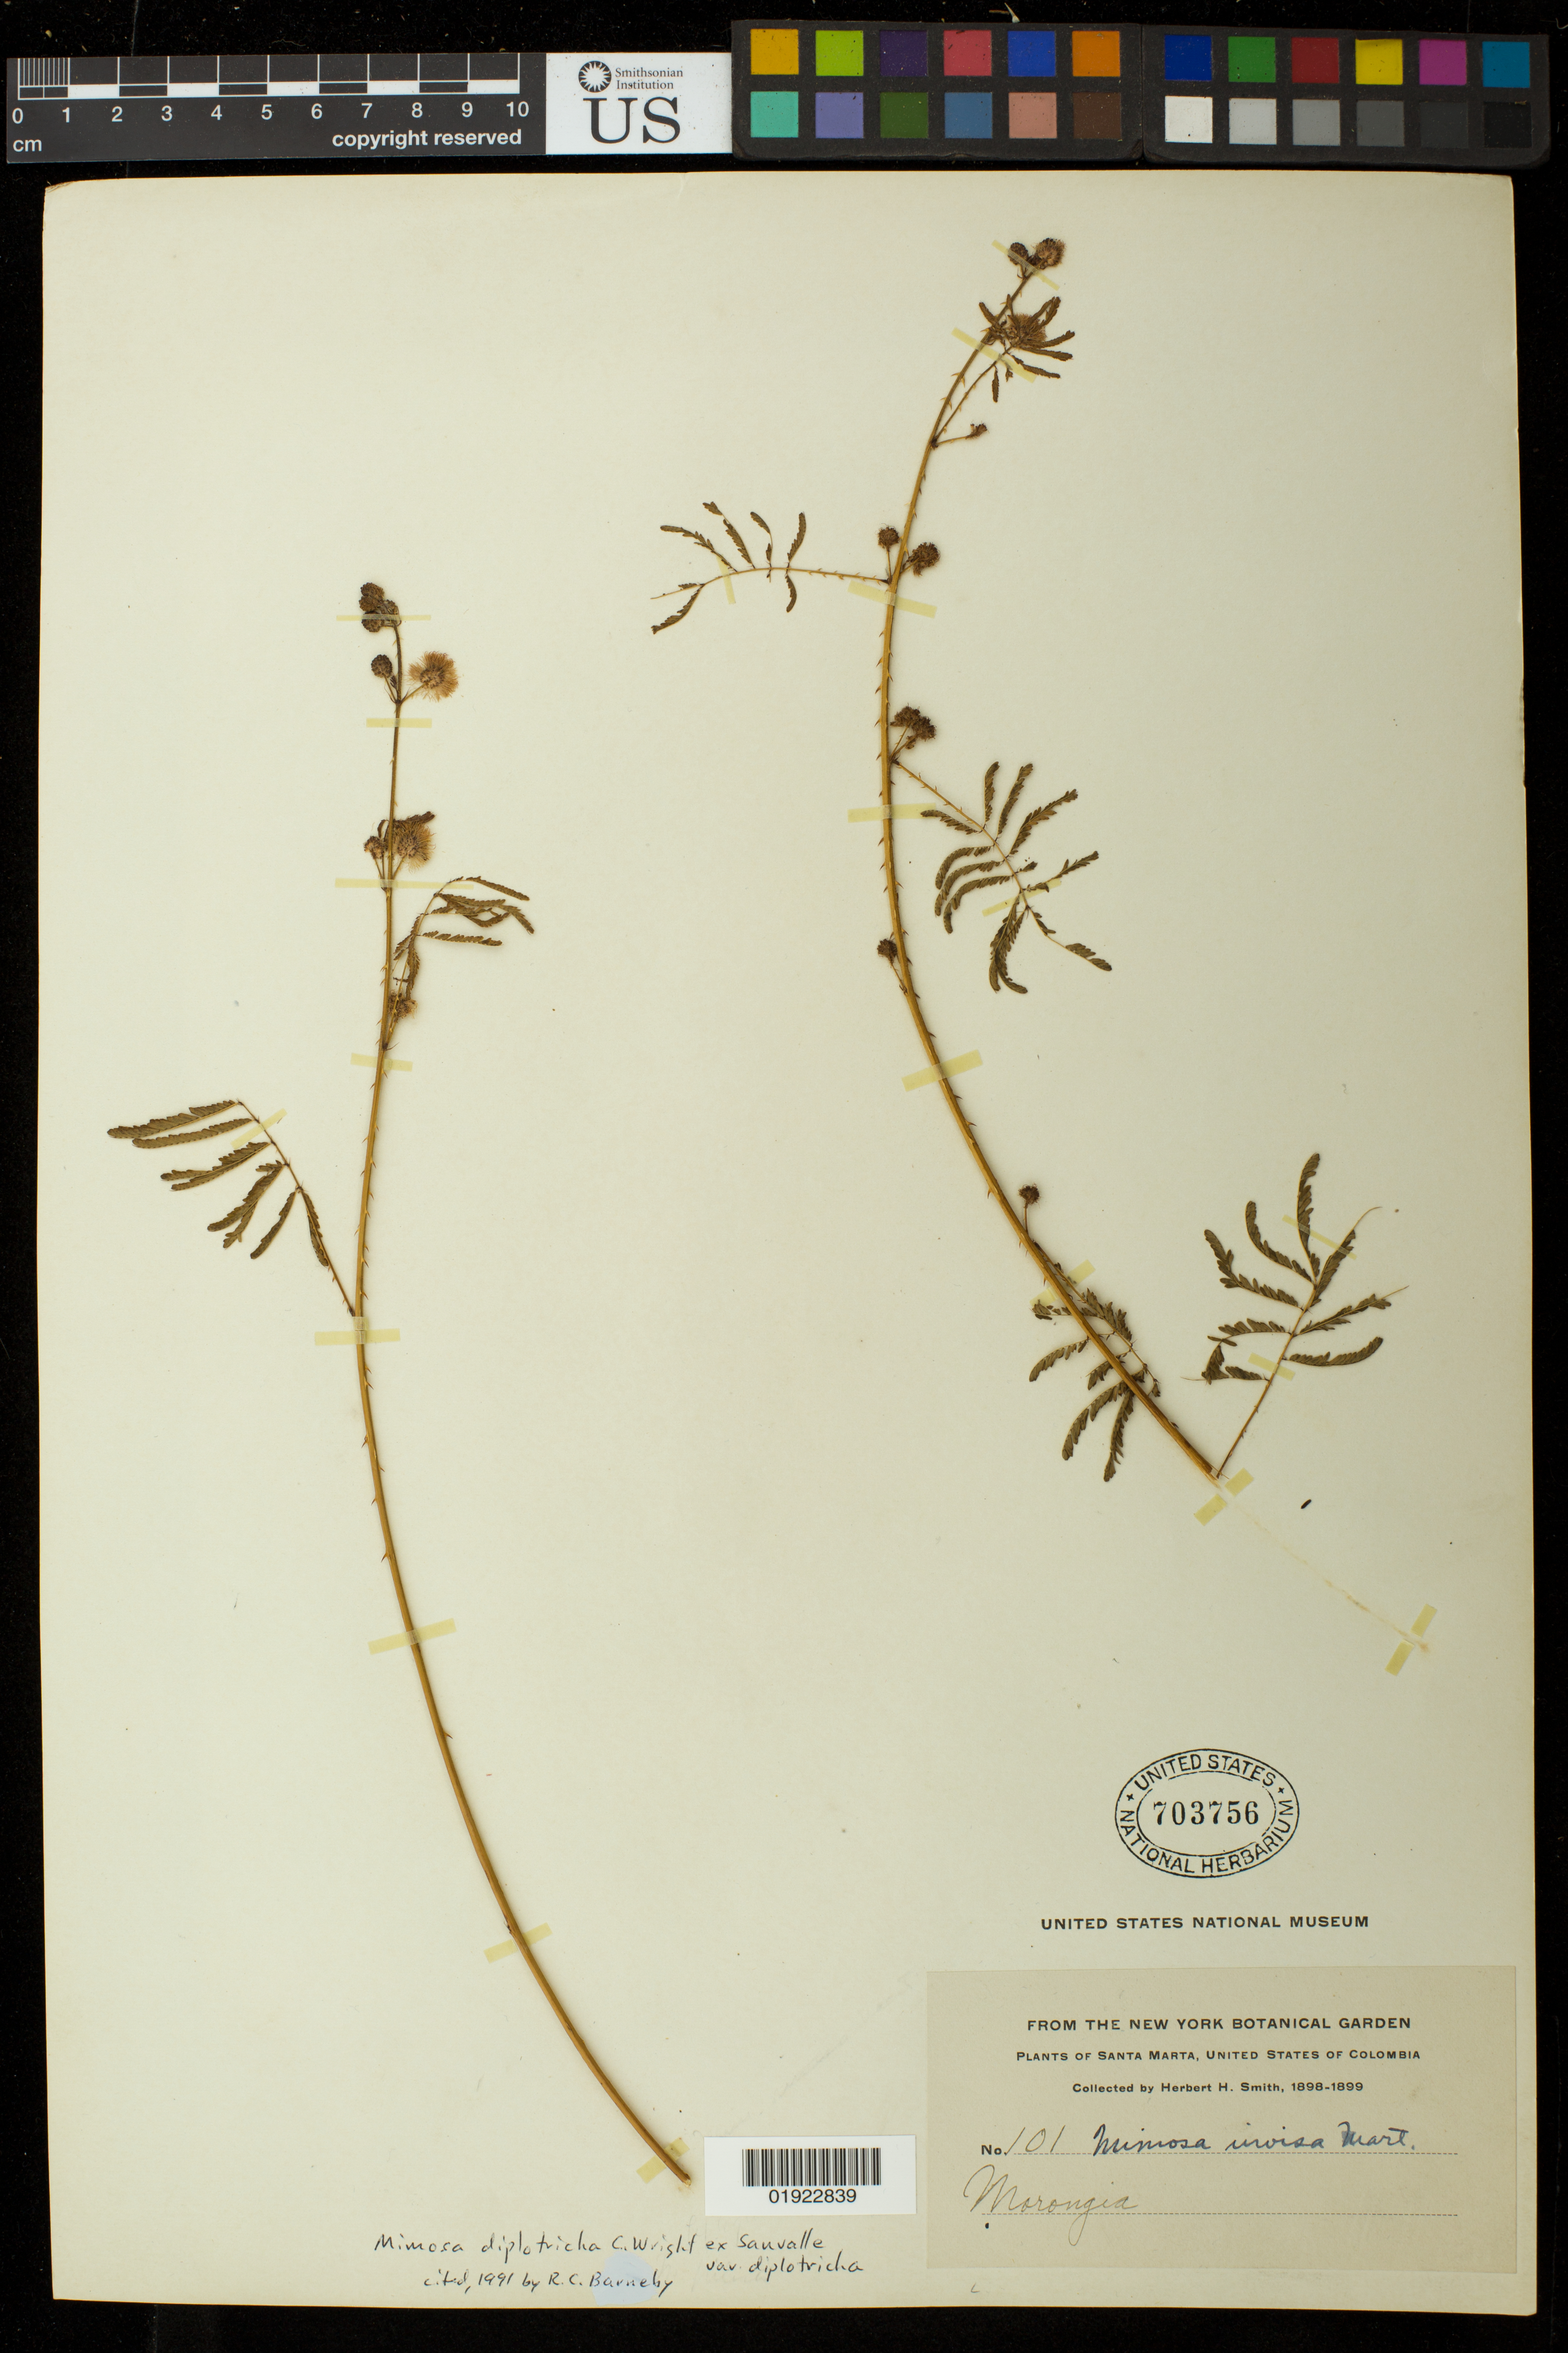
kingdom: Plantae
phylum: Tracheophyta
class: Magnoliopsida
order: Fabales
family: Fabaceae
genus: Mimosa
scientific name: Mimosa diplotricha var. diplotricha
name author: C. Wright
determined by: Barneby, Rupert C., (NY)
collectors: H. Smith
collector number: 101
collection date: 1898/1899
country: Colombia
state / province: Magdalena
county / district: Santa Marta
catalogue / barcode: US 703756